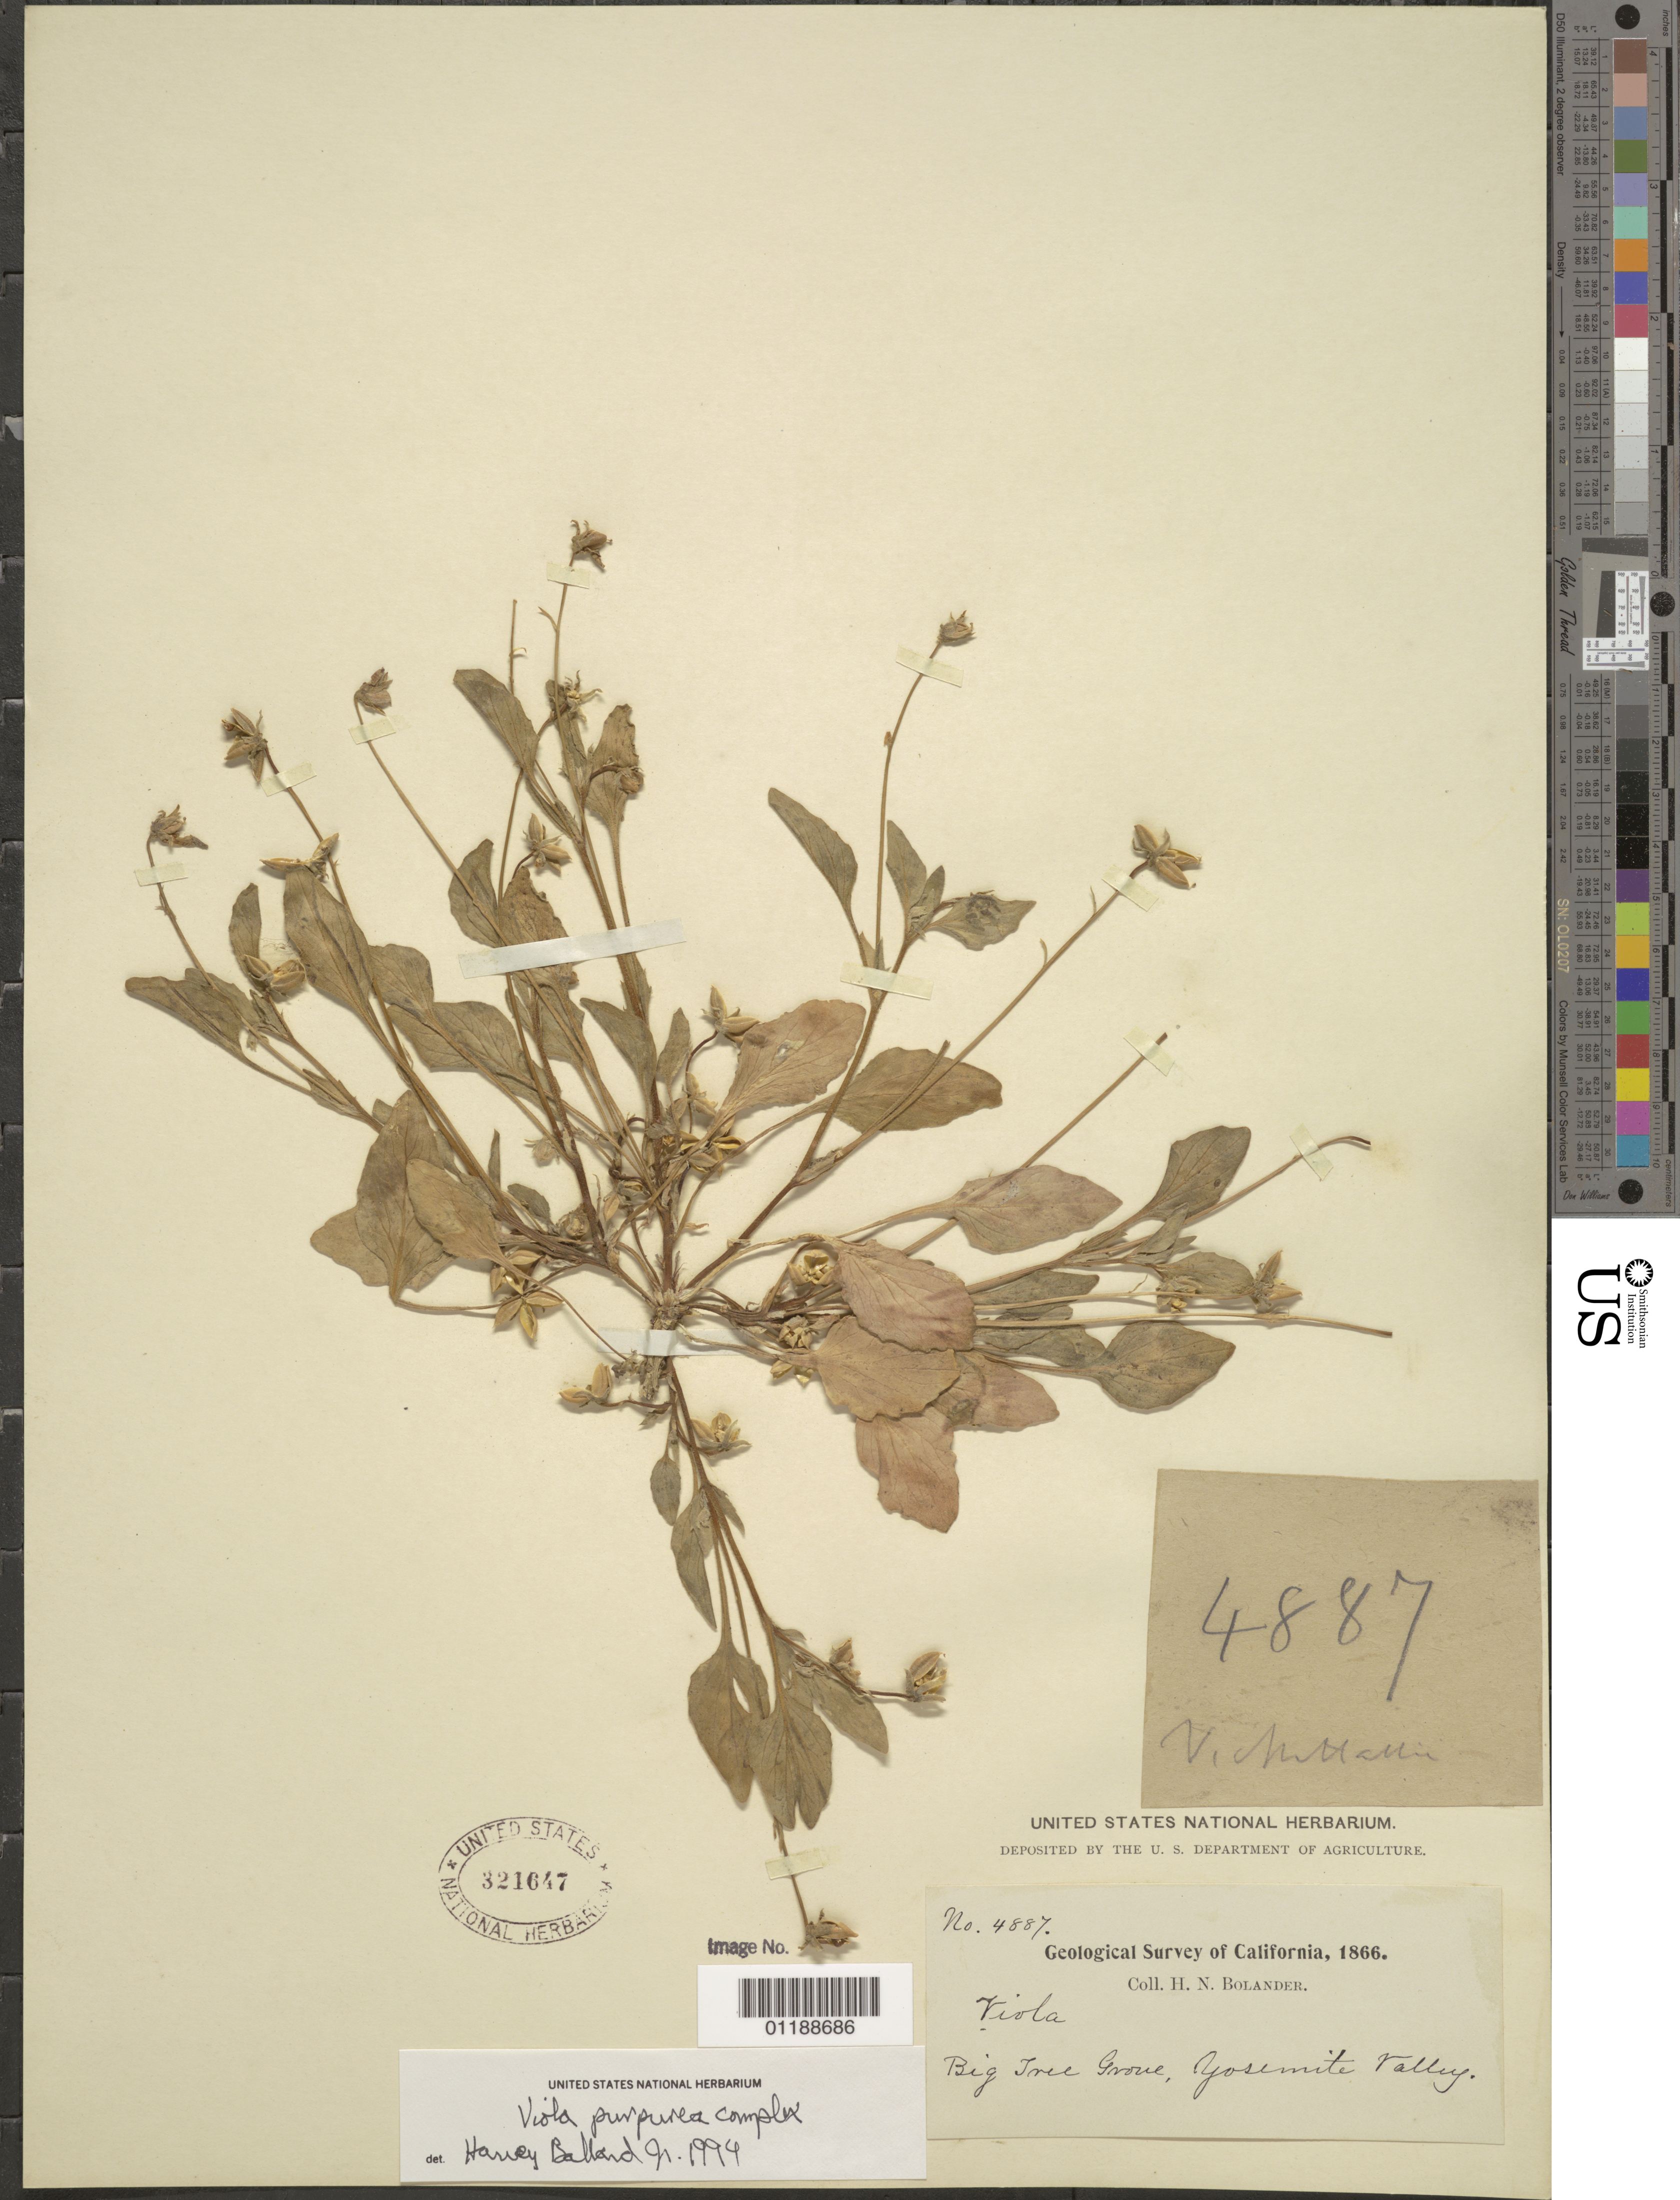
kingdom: Plantae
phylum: Tracheophyta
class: Magnoliopsida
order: Malpighiales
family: Violaceae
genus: Viola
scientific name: Viola purpurea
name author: Kellogg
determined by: Ballard, Harvey E.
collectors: H. Bolander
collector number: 4887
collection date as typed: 1866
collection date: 1866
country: United States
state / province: California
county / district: Mariposa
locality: Big Tree Grove, Yosemite Valley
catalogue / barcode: US 321647